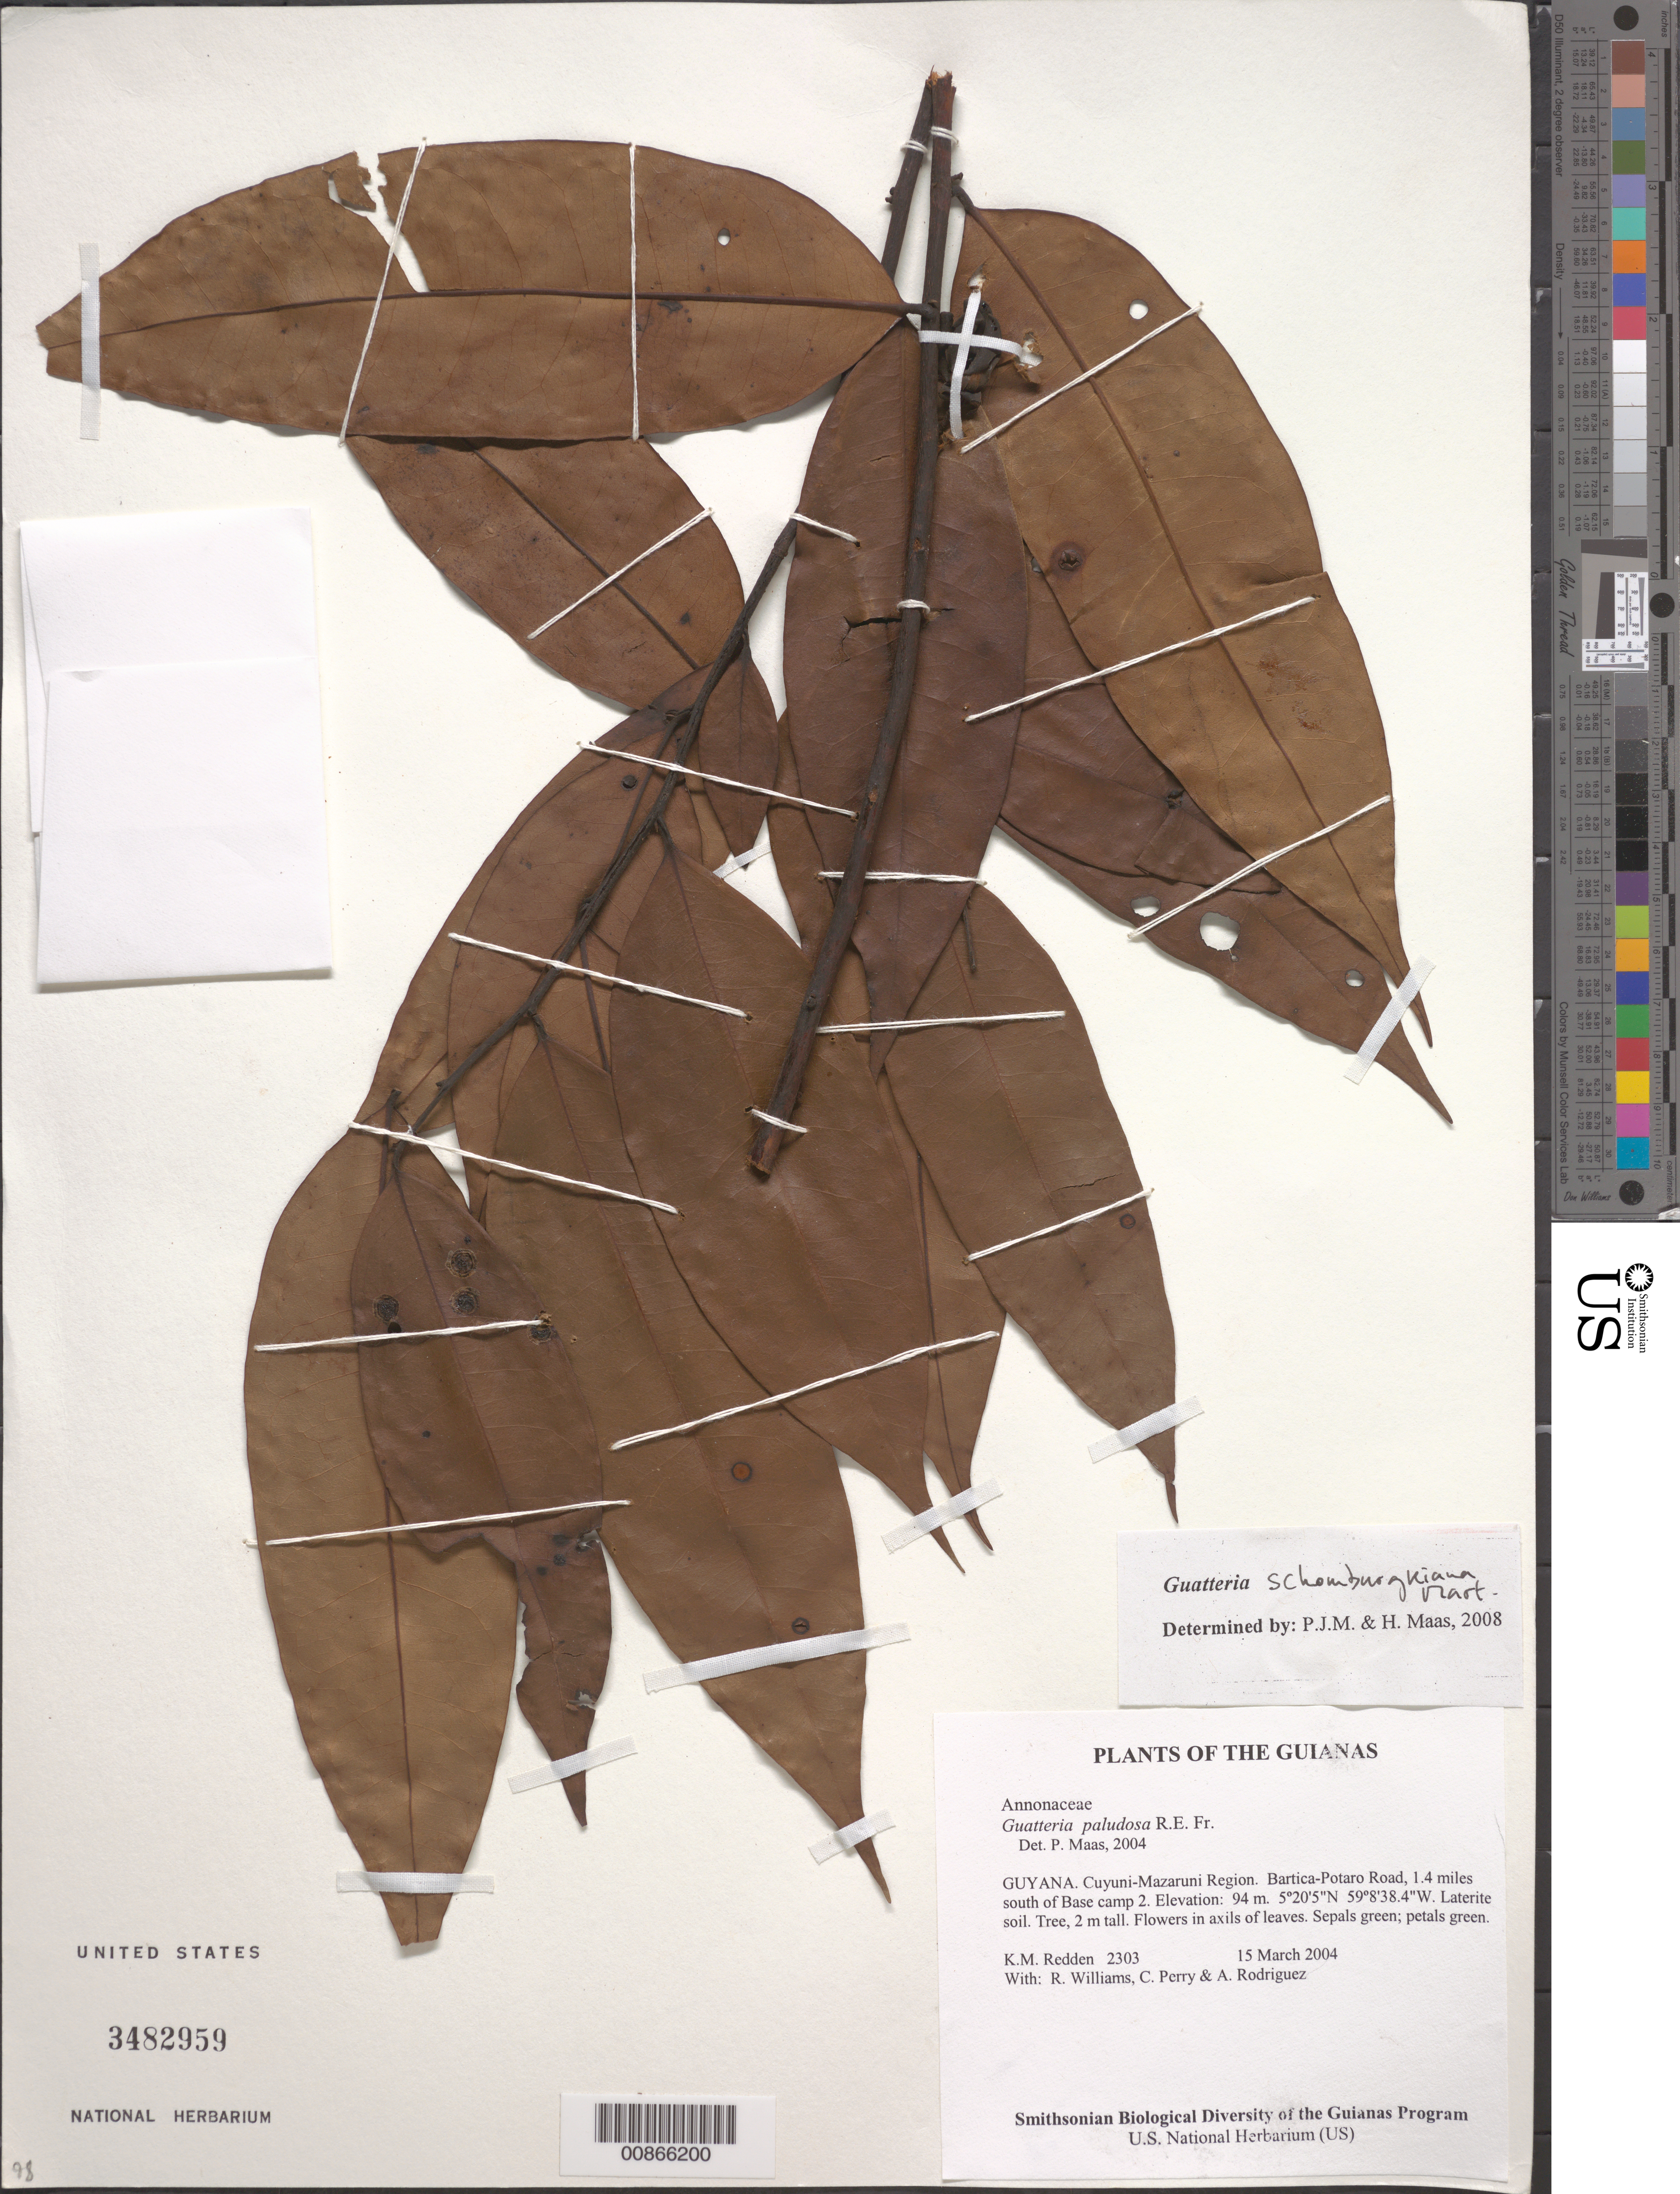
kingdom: Plantae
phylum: Tracheophyta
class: Magnoliopsida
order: Magnoliales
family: Annonaceae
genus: Guatteria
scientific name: Guatteria schomburgkiana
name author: Mart.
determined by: Maas, Paul J.; Maas, H.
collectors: K. M. Redden, R. Williams, C. Perry & A. Rodriguez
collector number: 2303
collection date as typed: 15 March 2004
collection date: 2004-03-15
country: Guyana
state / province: Cuyuni-Mazaruni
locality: Bartica-Potaro Road, 1.4 miles south of Base camp 2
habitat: Laterite soil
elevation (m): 94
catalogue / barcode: US 3482959